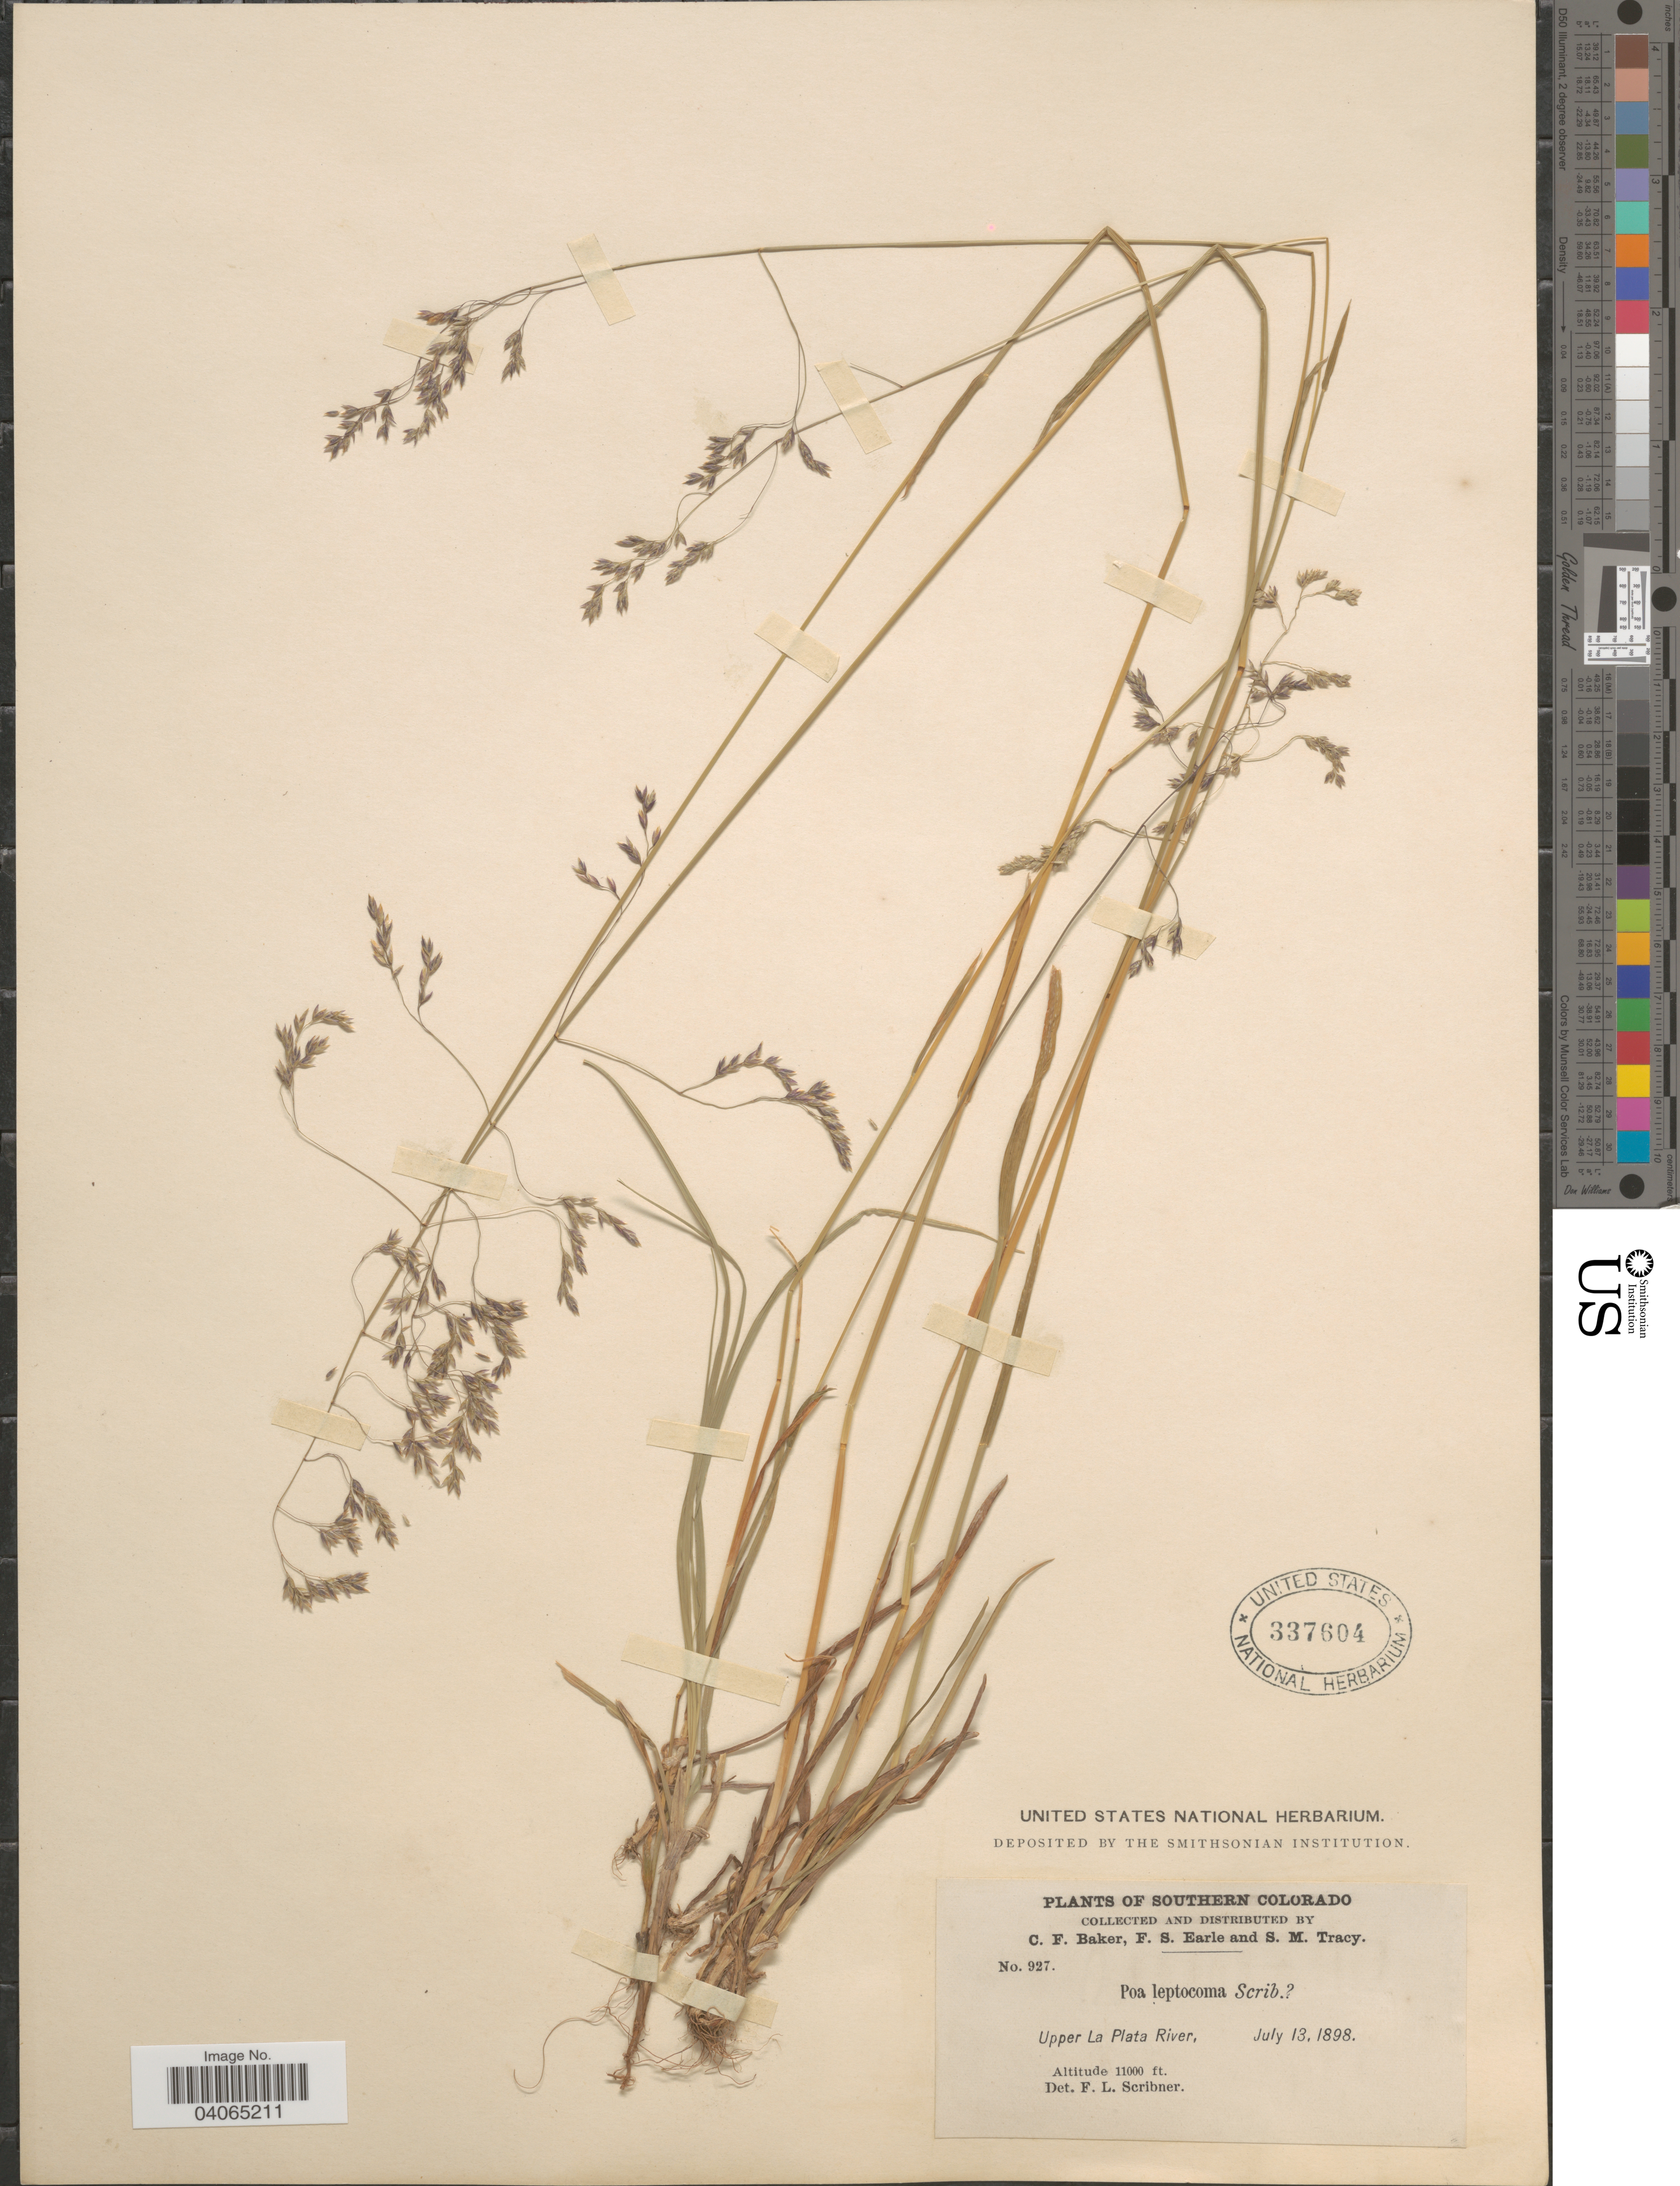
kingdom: Plantae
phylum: Tracheophyta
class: Liliopsida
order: Poales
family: Poaceae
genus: Poa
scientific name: Poa reflexa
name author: Vasey & Scribn.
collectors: C. F. Baker, F. S. Earle & S. M. Tracy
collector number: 927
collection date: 1898-07-13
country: United States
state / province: Colorado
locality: Southern Colorado. Upper La Plata River.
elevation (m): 3353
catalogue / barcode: US 337604